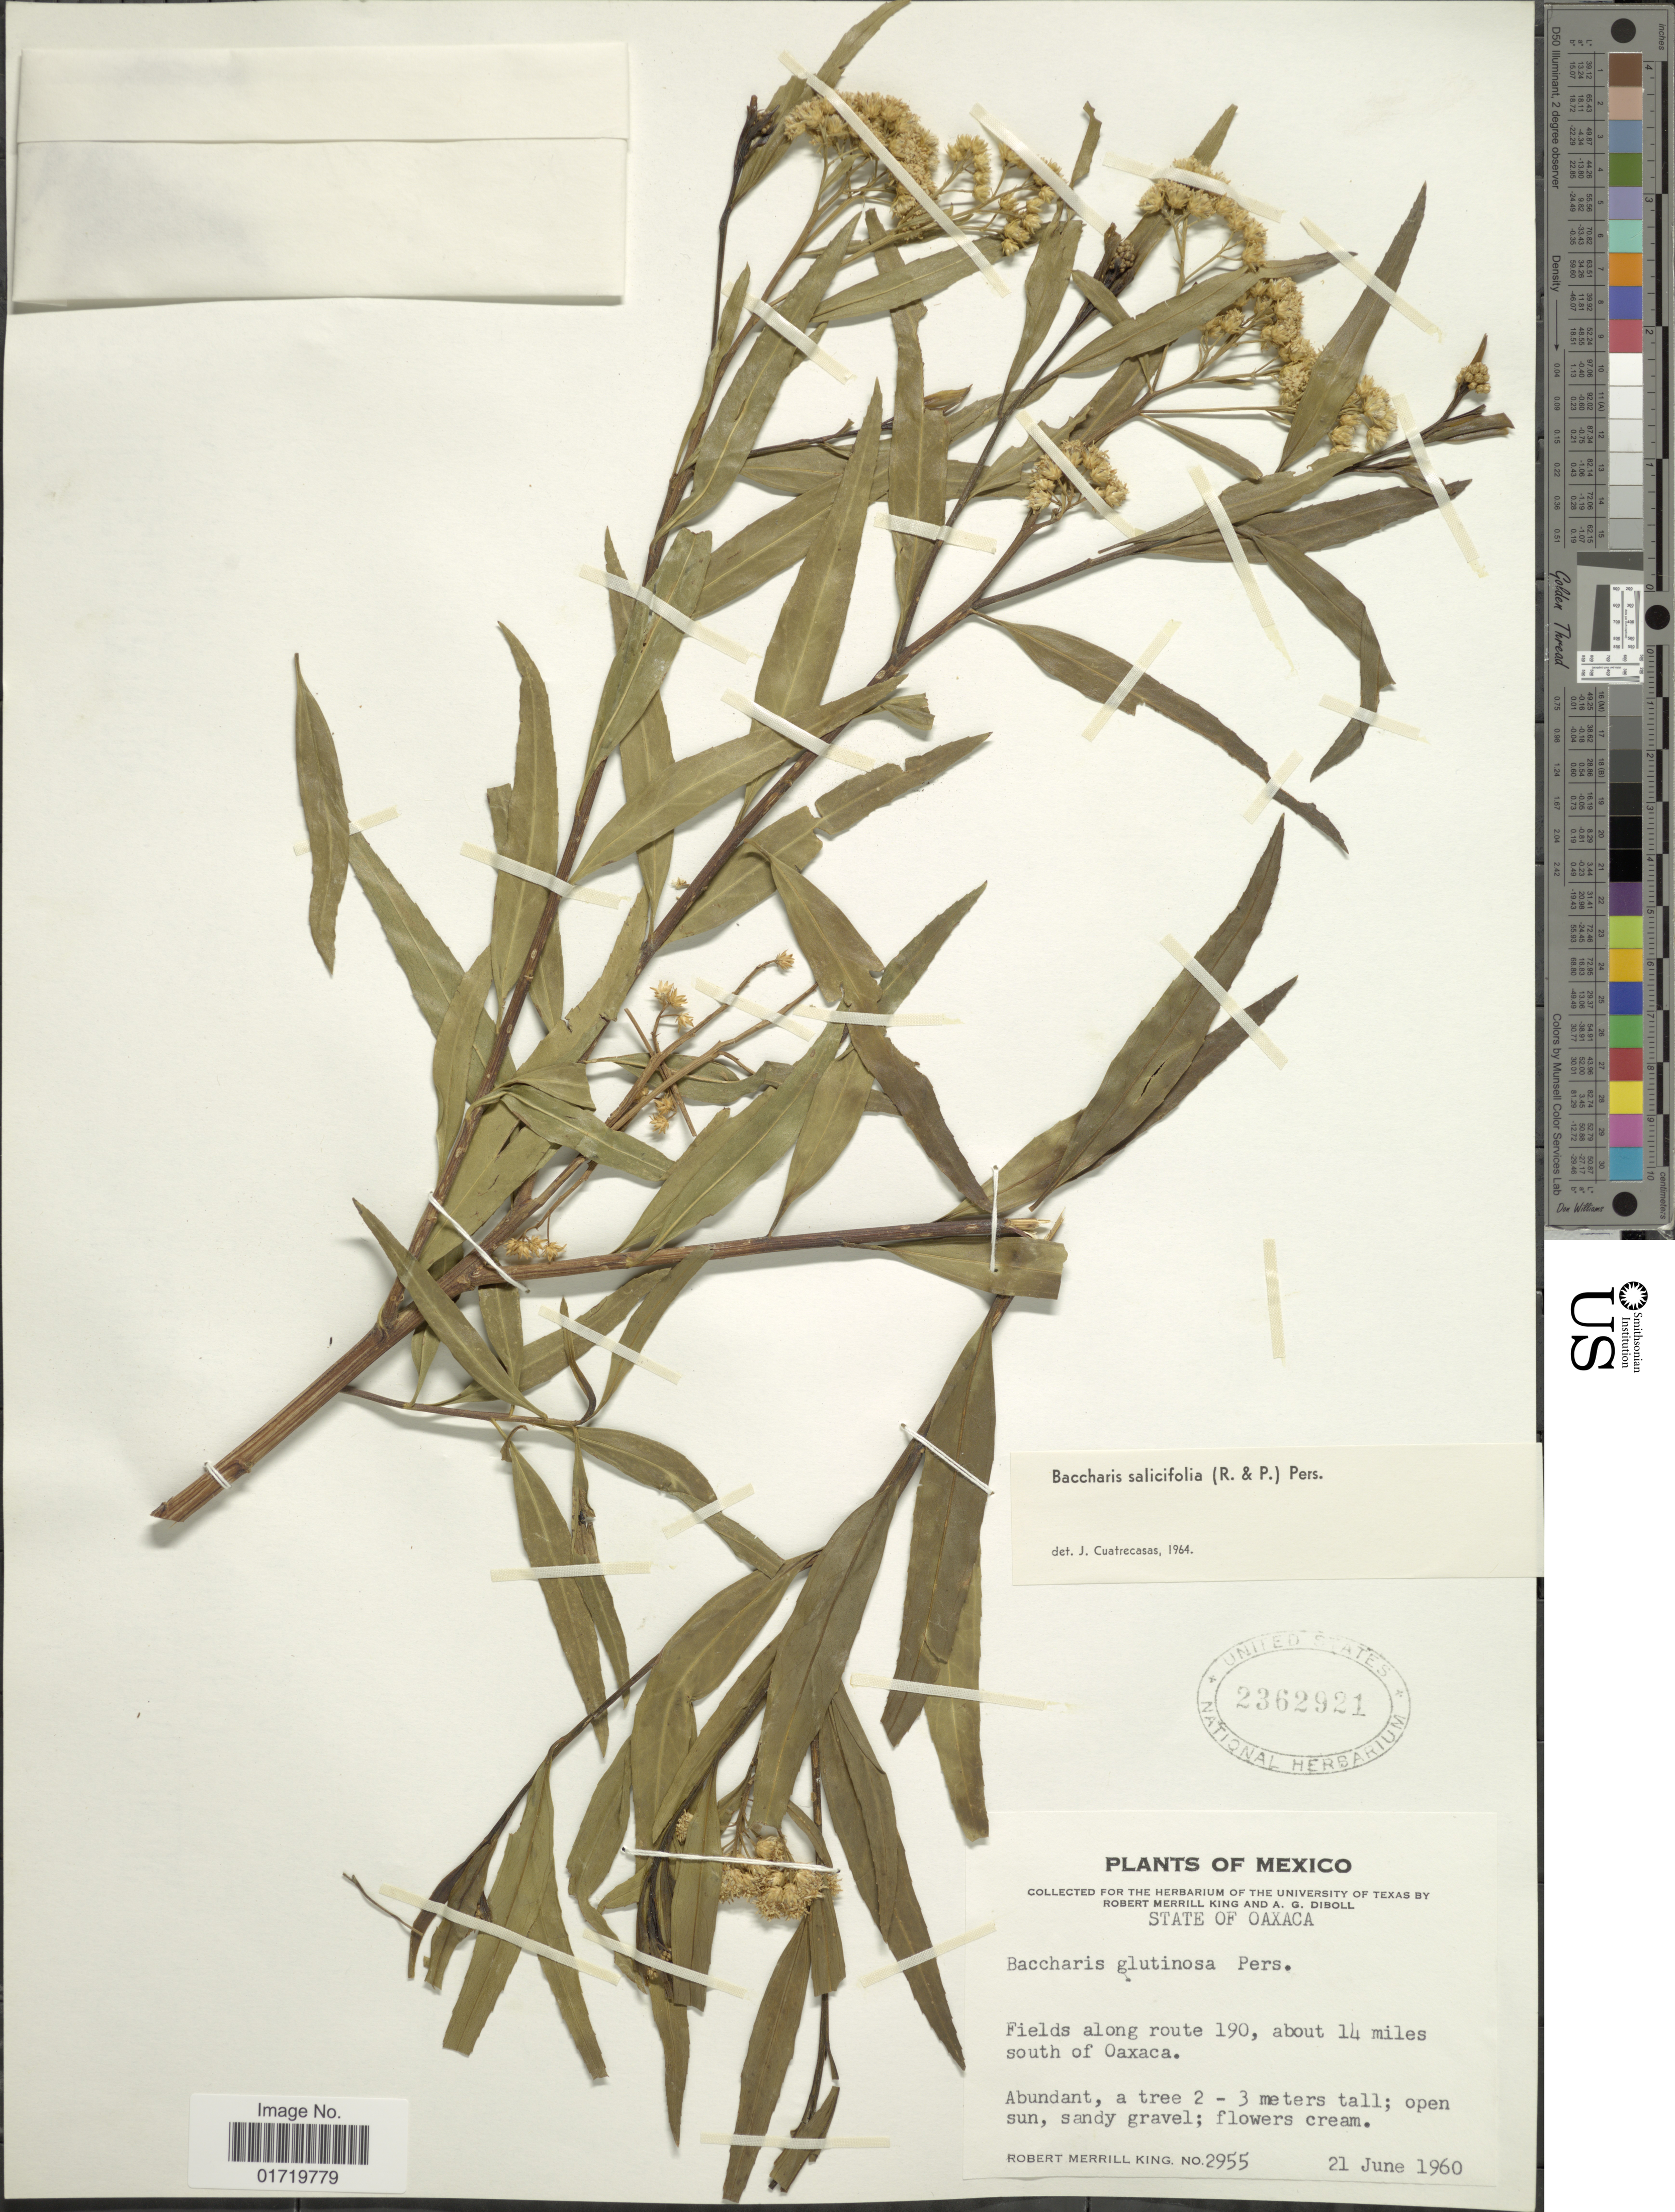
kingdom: Plantae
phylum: Tracheophyta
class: Magnoliopsida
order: Asterales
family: Asteraceae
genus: Baccharis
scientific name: Baccharis salicifolia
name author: (Ruiz & Pav.) Pers.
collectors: R. M. King & A. Diboll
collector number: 2955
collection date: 1960-06-21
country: Mexico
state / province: Oaxaca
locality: State of Oaxaca, Fields along route 190, about 14 miles south of Oaxaca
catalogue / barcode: US 2362921